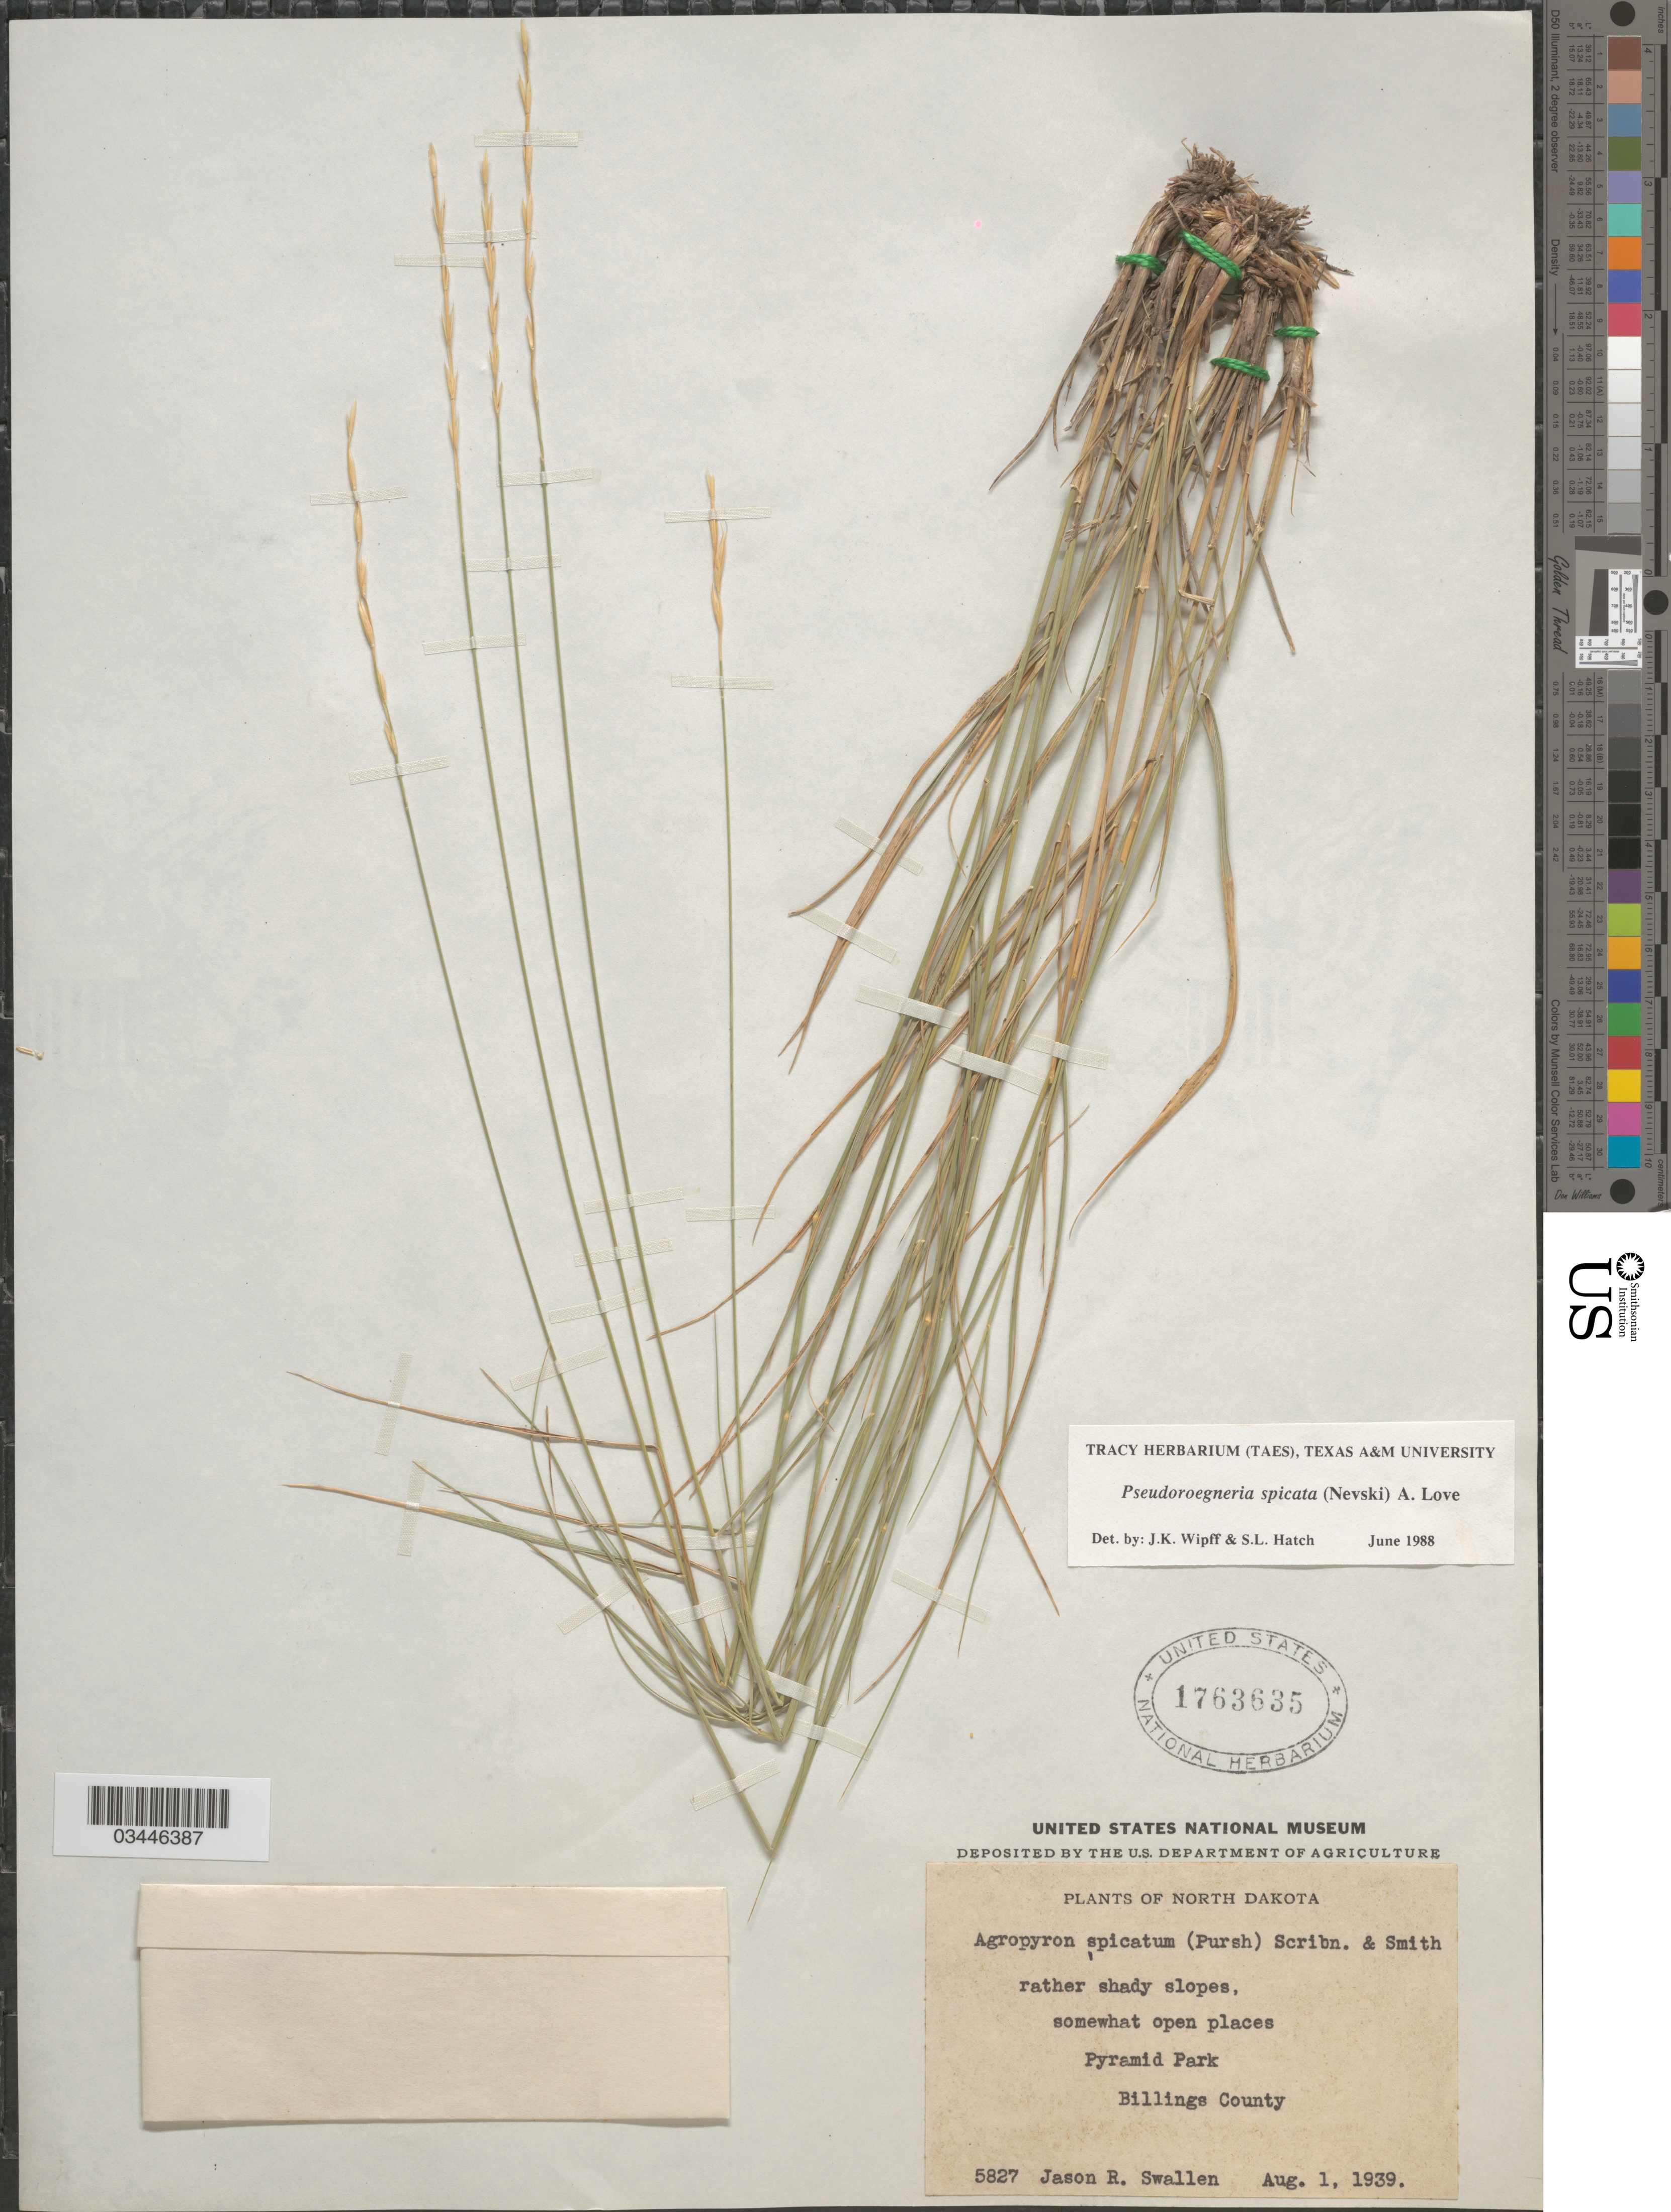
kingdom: Plantae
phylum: Tracheophyta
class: Liliopsida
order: Poales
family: Poaceae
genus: Pseudoroegneria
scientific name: Pseudoroegneria spicata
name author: (Pursh) Á. Löve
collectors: J. R. Swallen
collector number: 5827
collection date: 1939-08-01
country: United States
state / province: North Dakota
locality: Pyramid Park. Billings County.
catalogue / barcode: US 1763635